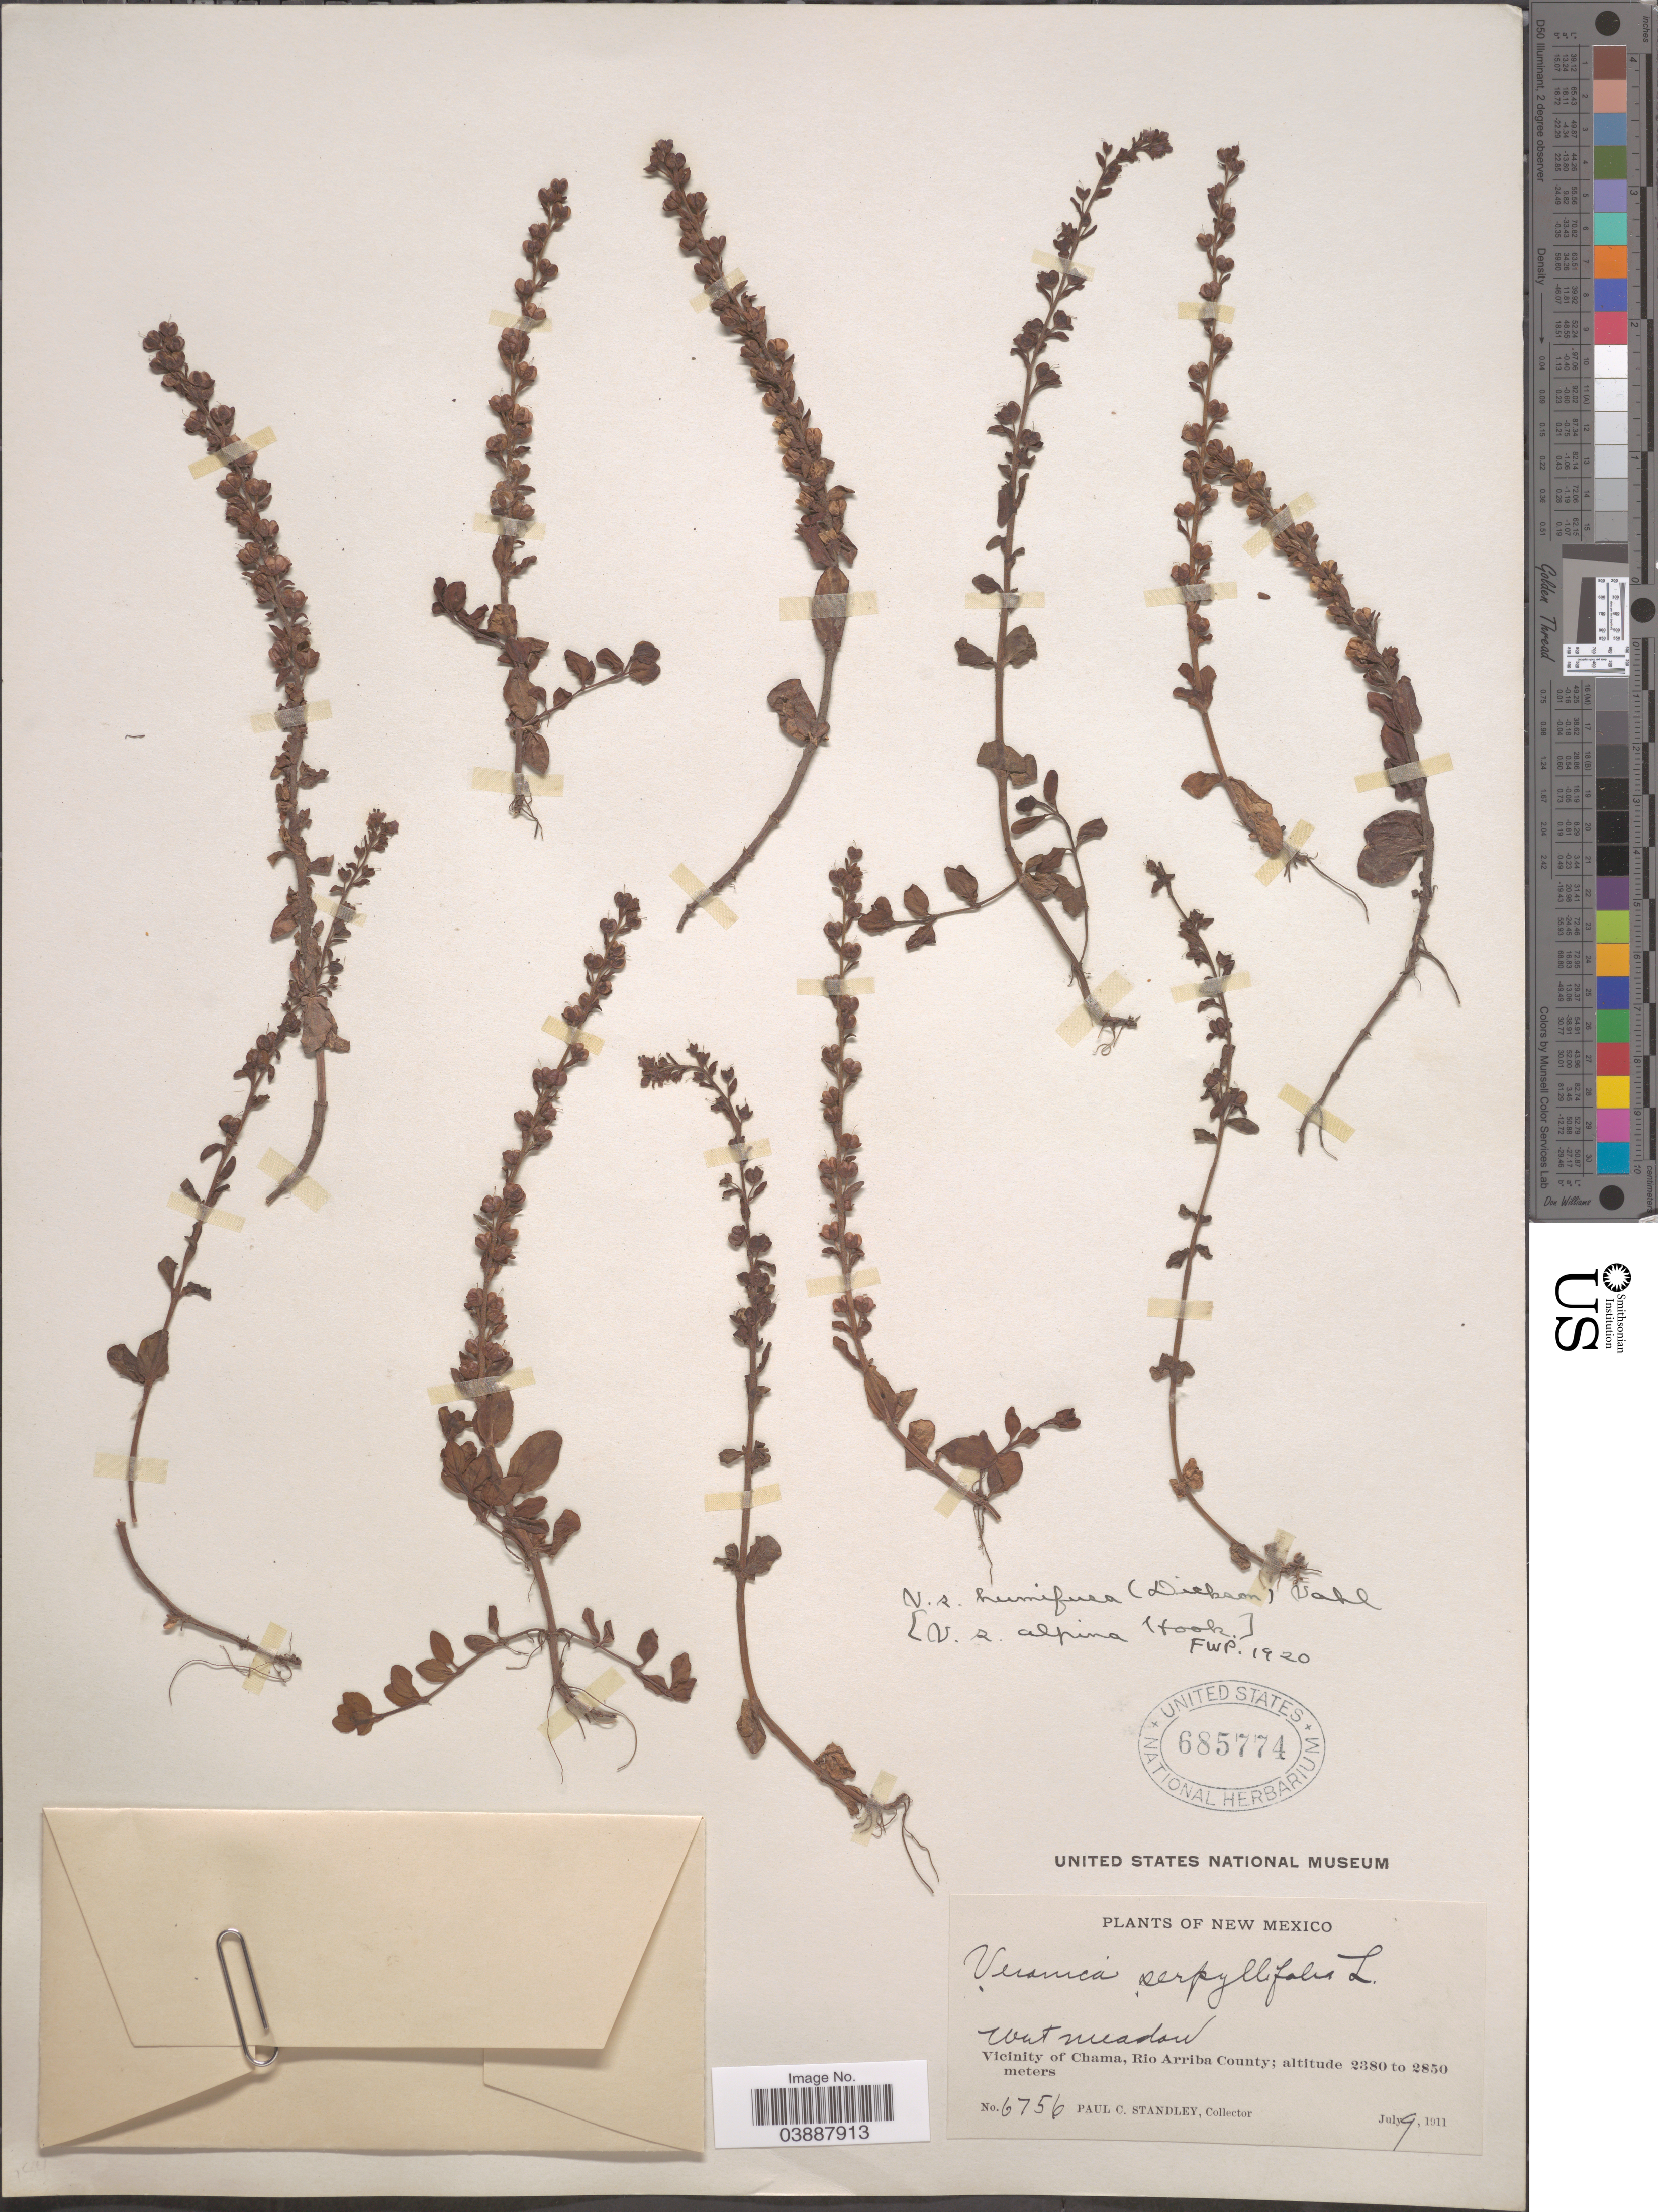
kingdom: Plantae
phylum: Tracheophyta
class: Magnoliopsida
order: Lamiales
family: Plantaginaceae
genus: Veronica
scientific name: Veronica serpyllifolia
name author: L.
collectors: P. C. Standley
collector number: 6756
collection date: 1911-07-09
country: United States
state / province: New Mexico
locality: Vicinity of Chama, Rio Arriba County.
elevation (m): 2380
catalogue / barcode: US 685774